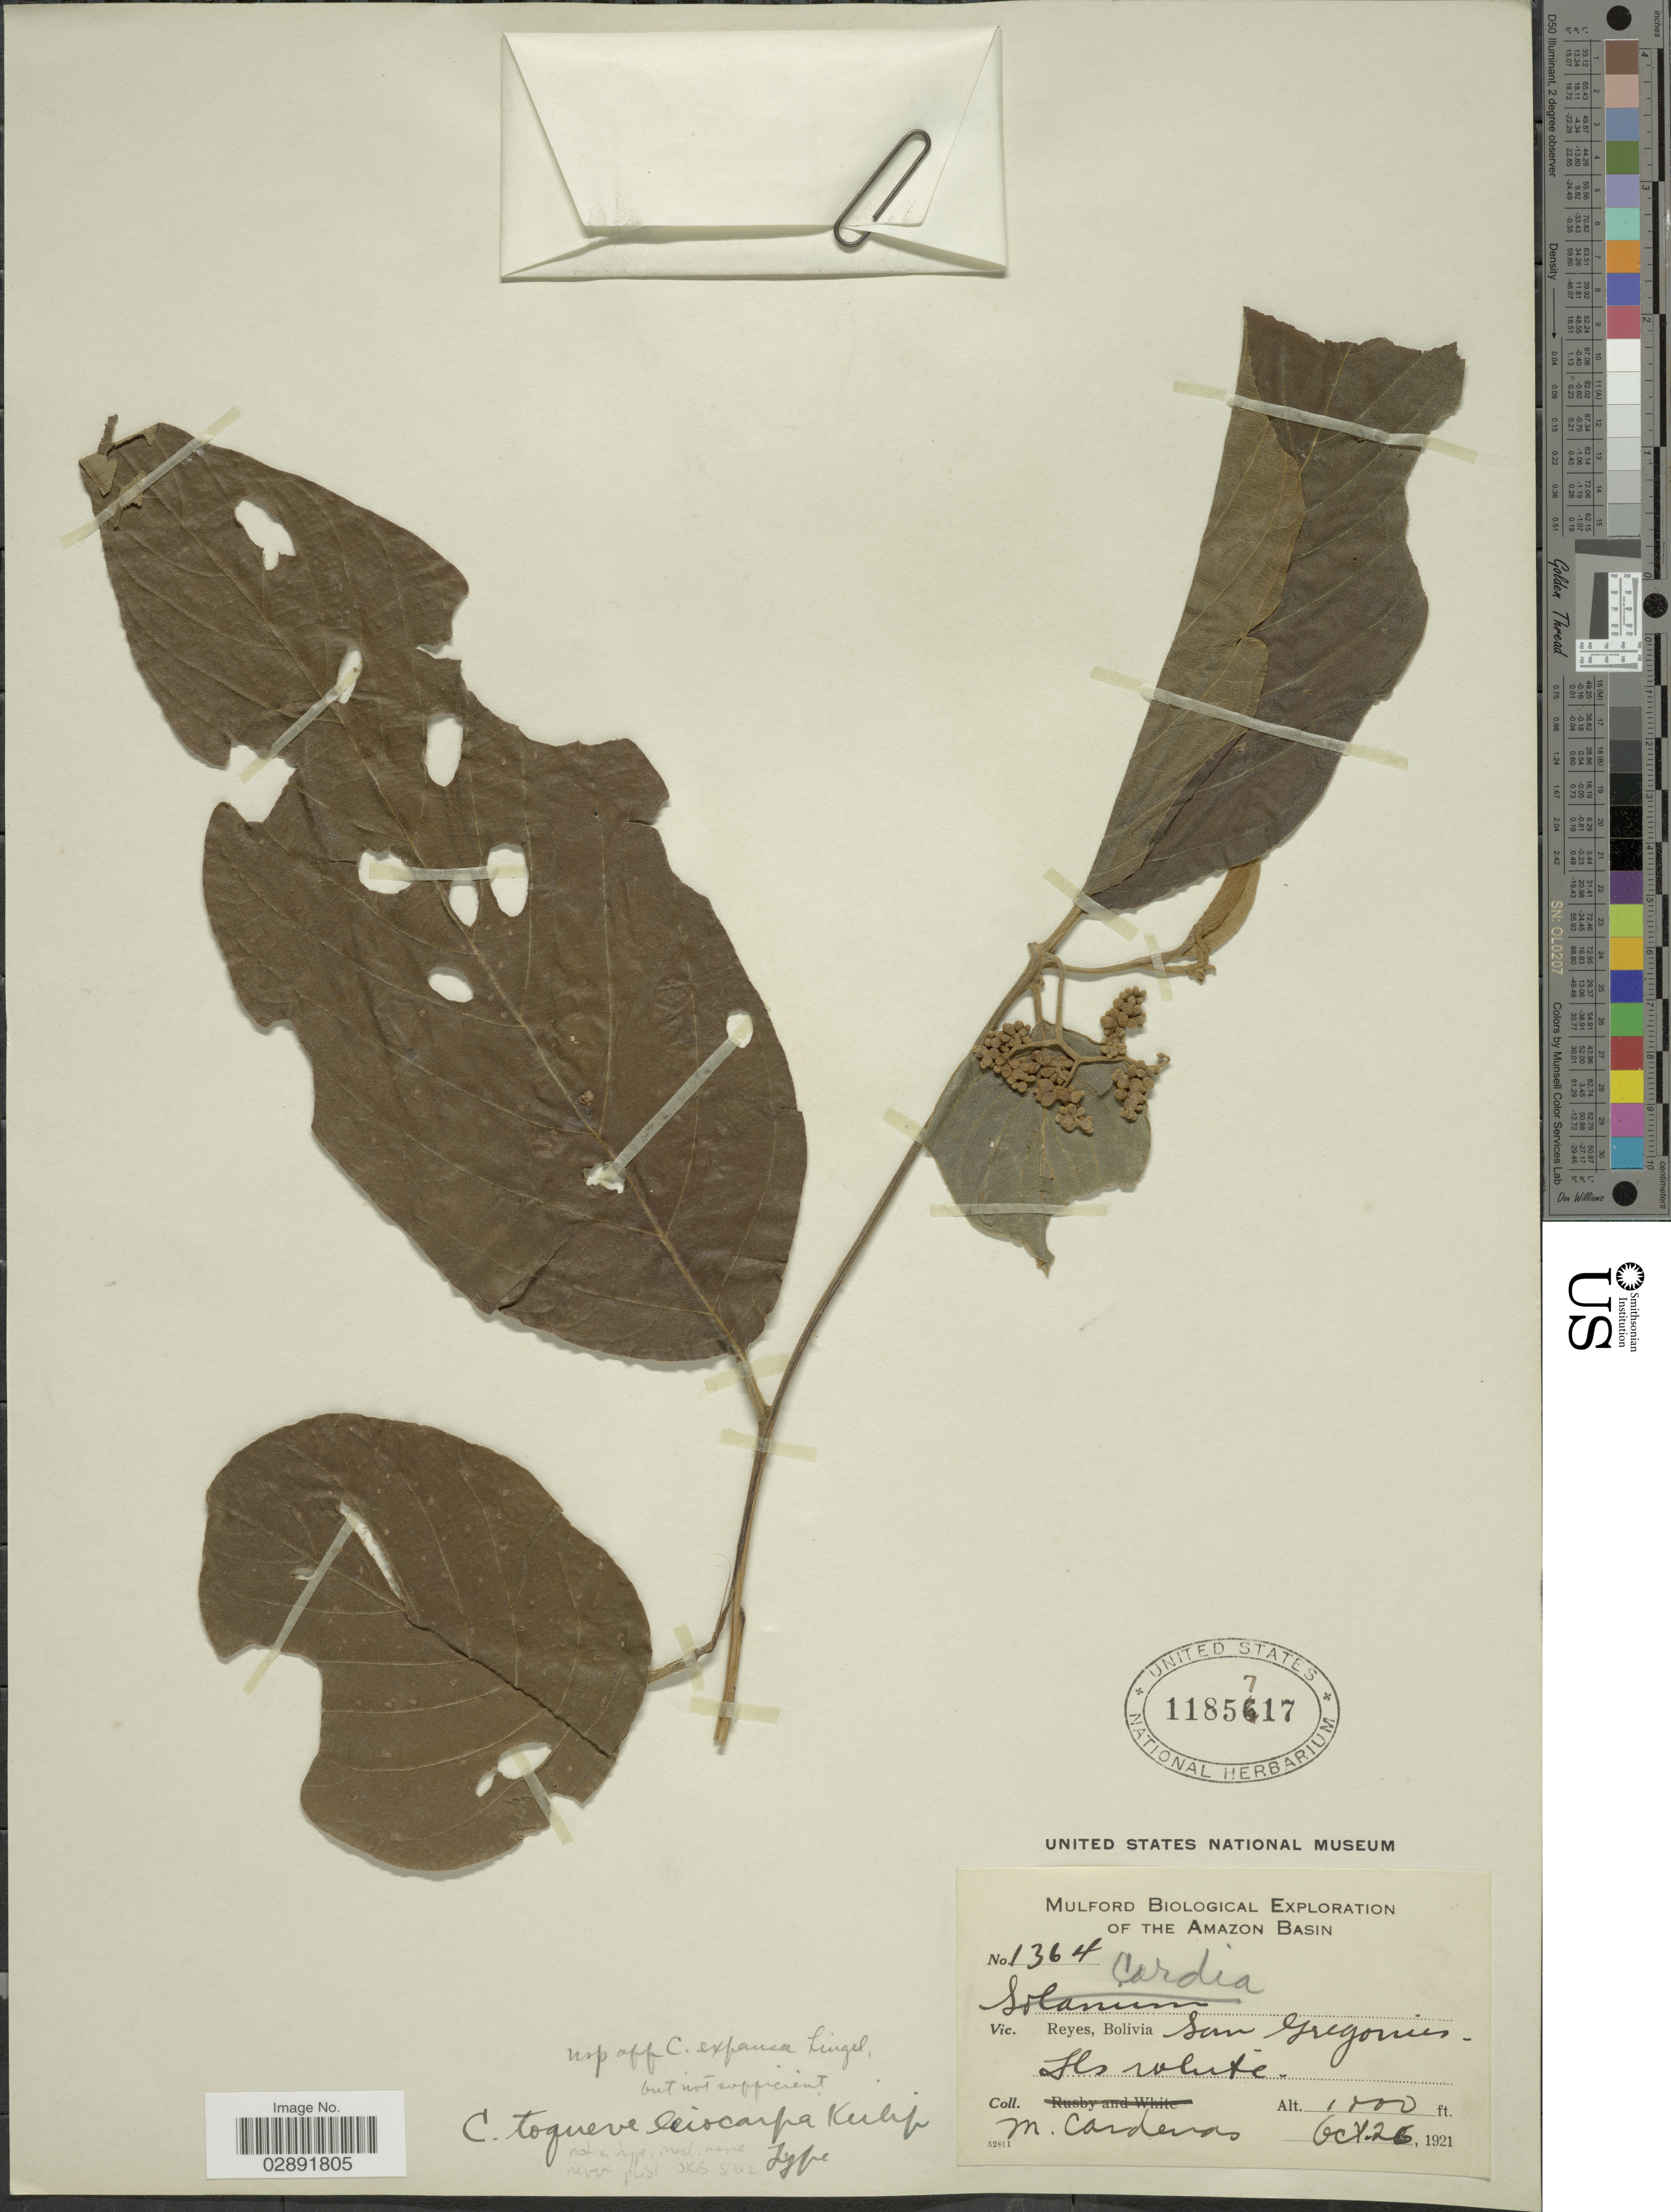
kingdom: Plantae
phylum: Tracheophyta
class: Magnoliopsida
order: Boraginales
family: Cordiaceae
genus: Cordia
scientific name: Cordia toqueve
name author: Aubl.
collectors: M. Cárdenas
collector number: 1364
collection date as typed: Oct. 26, 1921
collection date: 1921-10-26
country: Bolivia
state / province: Beni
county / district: José Ballivián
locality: San Gregorio. Reyes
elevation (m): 305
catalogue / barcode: US 1185717